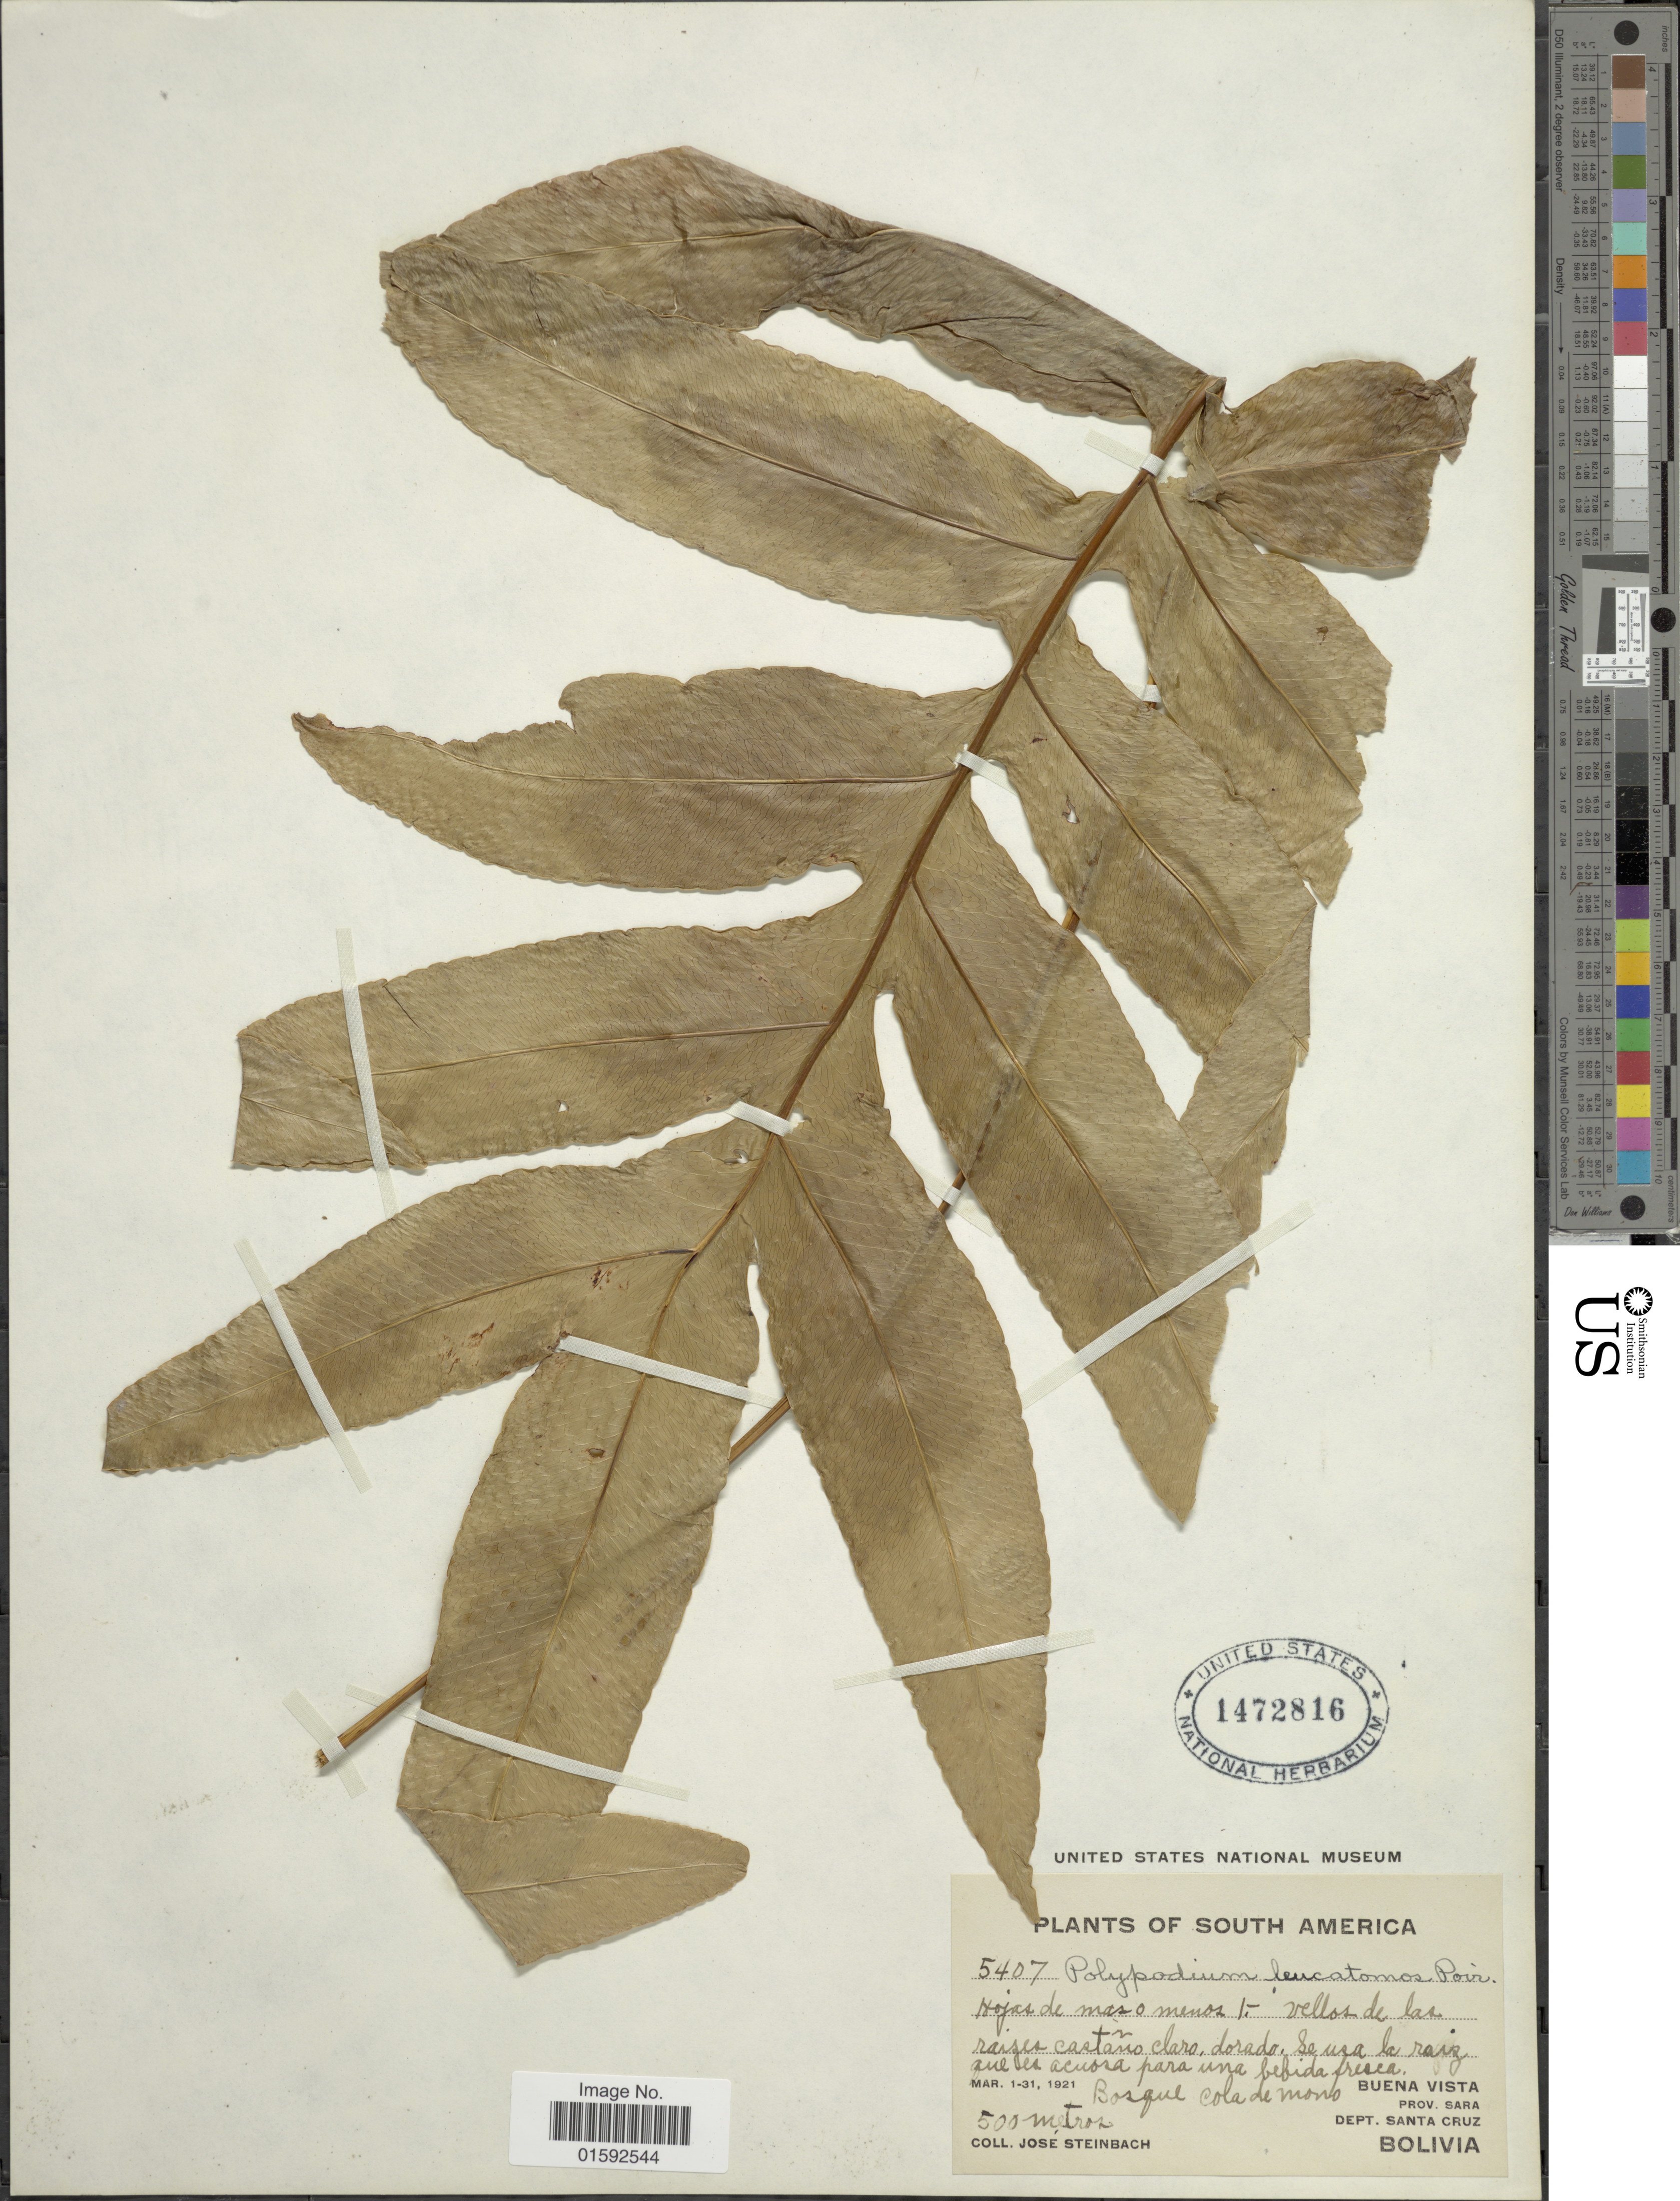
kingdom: Plantae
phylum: Tracheophyta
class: Polypodiopsida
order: Polypodiales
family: Polypodiaceae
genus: Phlebodium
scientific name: Phlebodium decumanum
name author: (Willd.) J. Sm.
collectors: J. Steinbach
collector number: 5407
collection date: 1921-03-01/1921-03-31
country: Bolivia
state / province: Santa Cruz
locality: South America, Buena Vista, Prov. Sara, dept. Santa Cruz, Bolivia.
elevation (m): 500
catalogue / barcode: US 1472816